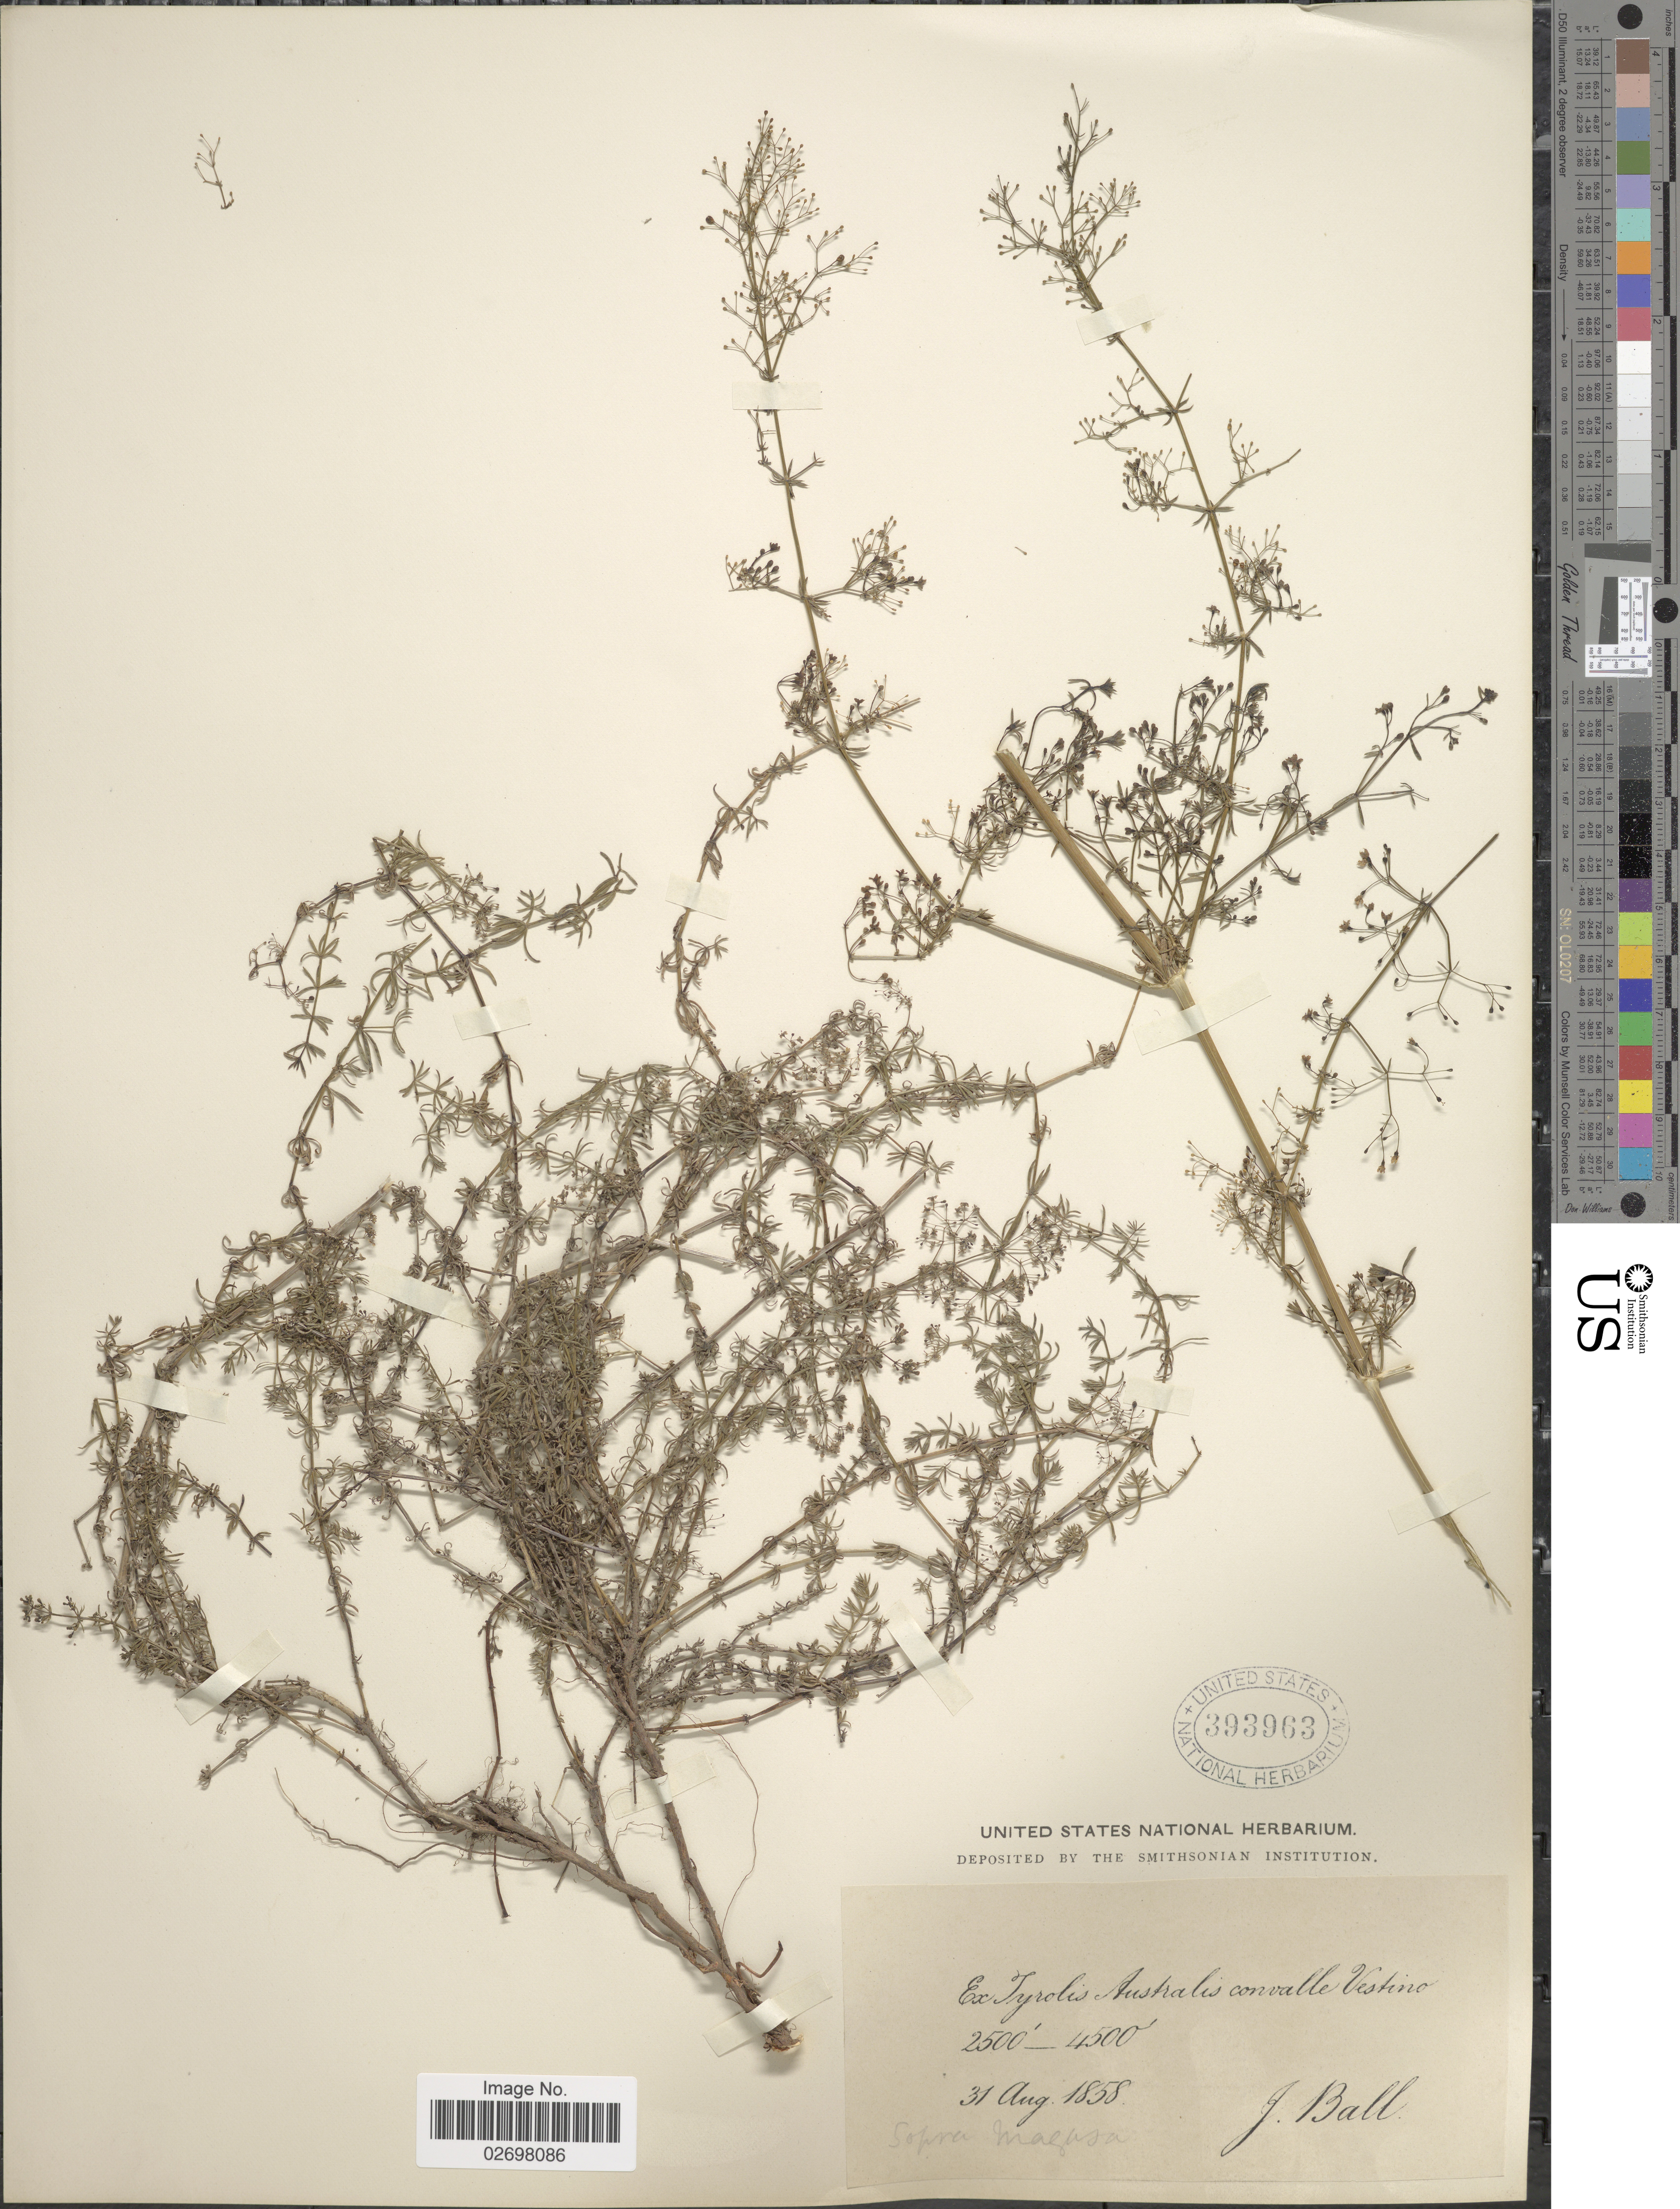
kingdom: Plantae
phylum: Tracheophyta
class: Magnoliopsida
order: Gentianales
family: Rubiaceae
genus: Galium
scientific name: Galium sp.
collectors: J. Ball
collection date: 1858-08-31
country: Italy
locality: Tyrolis Australis convalle Vestino, Sopra magasa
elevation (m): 762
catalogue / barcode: US 393963